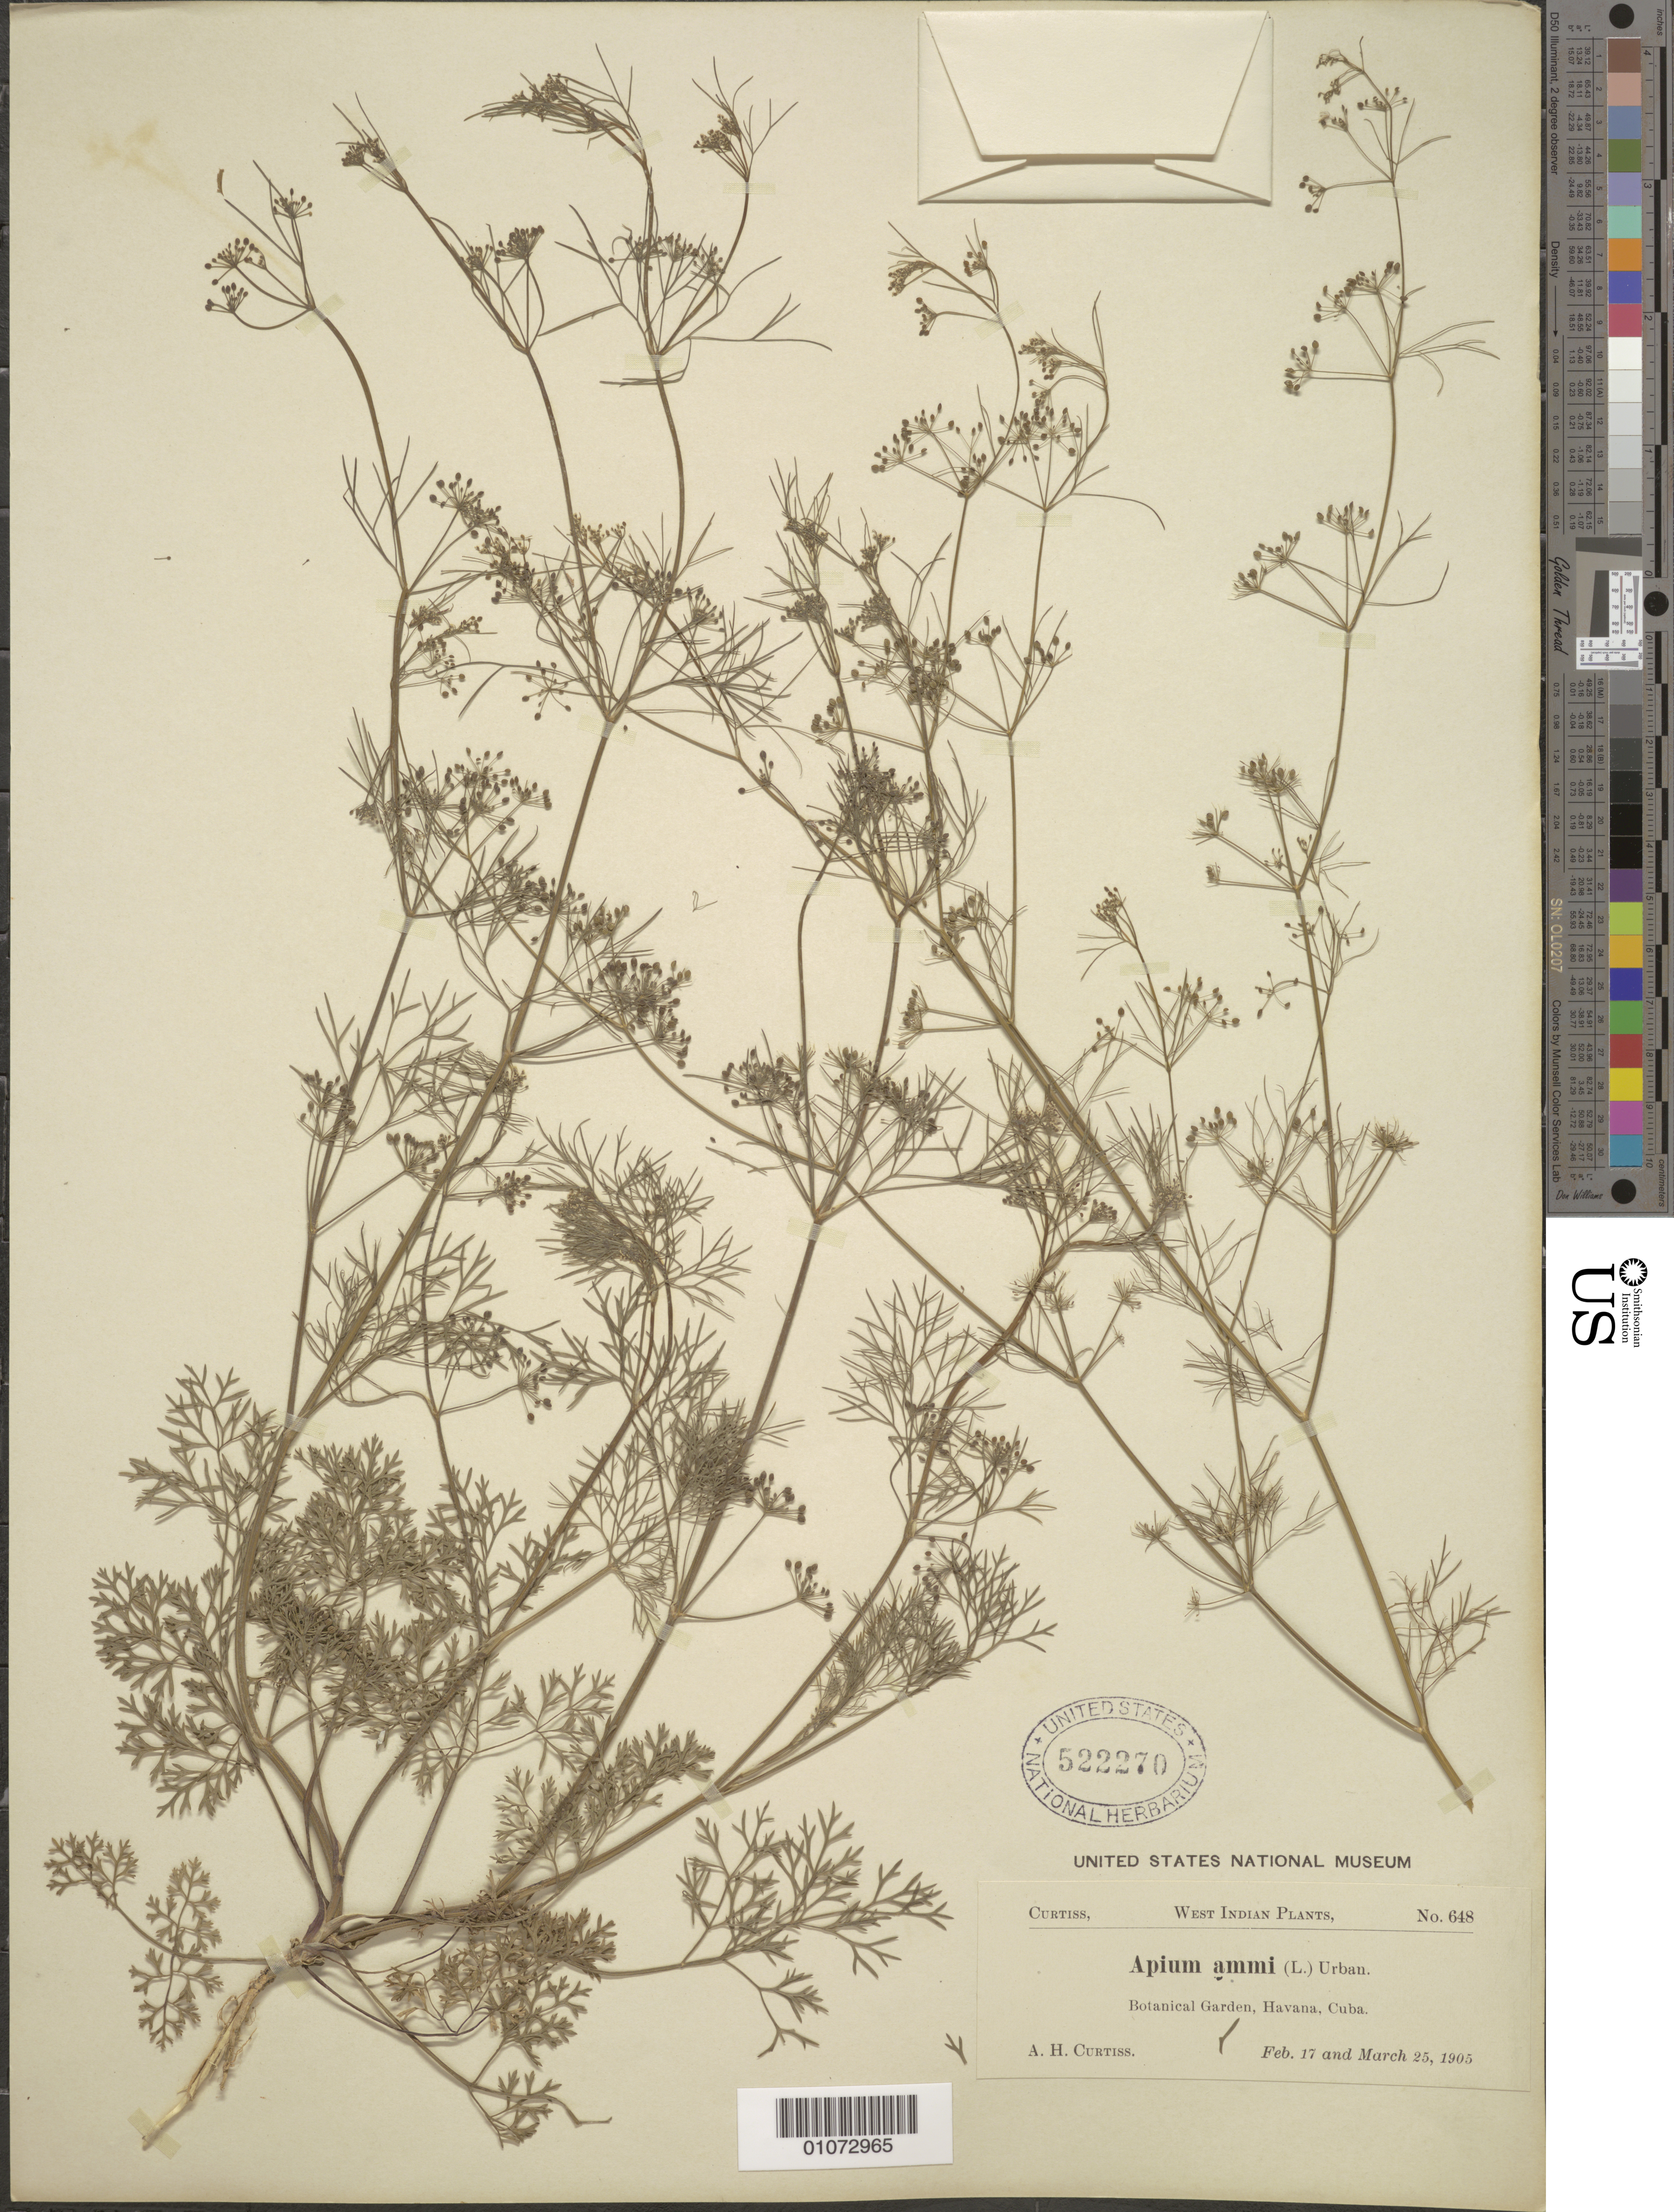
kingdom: Plantae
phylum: Tracheophyta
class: Magnoliopsida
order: Apiales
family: Apiaceae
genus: Apium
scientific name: Apium ammi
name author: (Jacq.) Urb.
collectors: A. H. Curtiss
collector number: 648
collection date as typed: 17 Feb 1905 and 25 Mar 1905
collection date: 1905-02-17,1905-03-25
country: Cuba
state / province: La Habana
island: Cuba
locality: La Habana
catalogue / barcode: US 522270